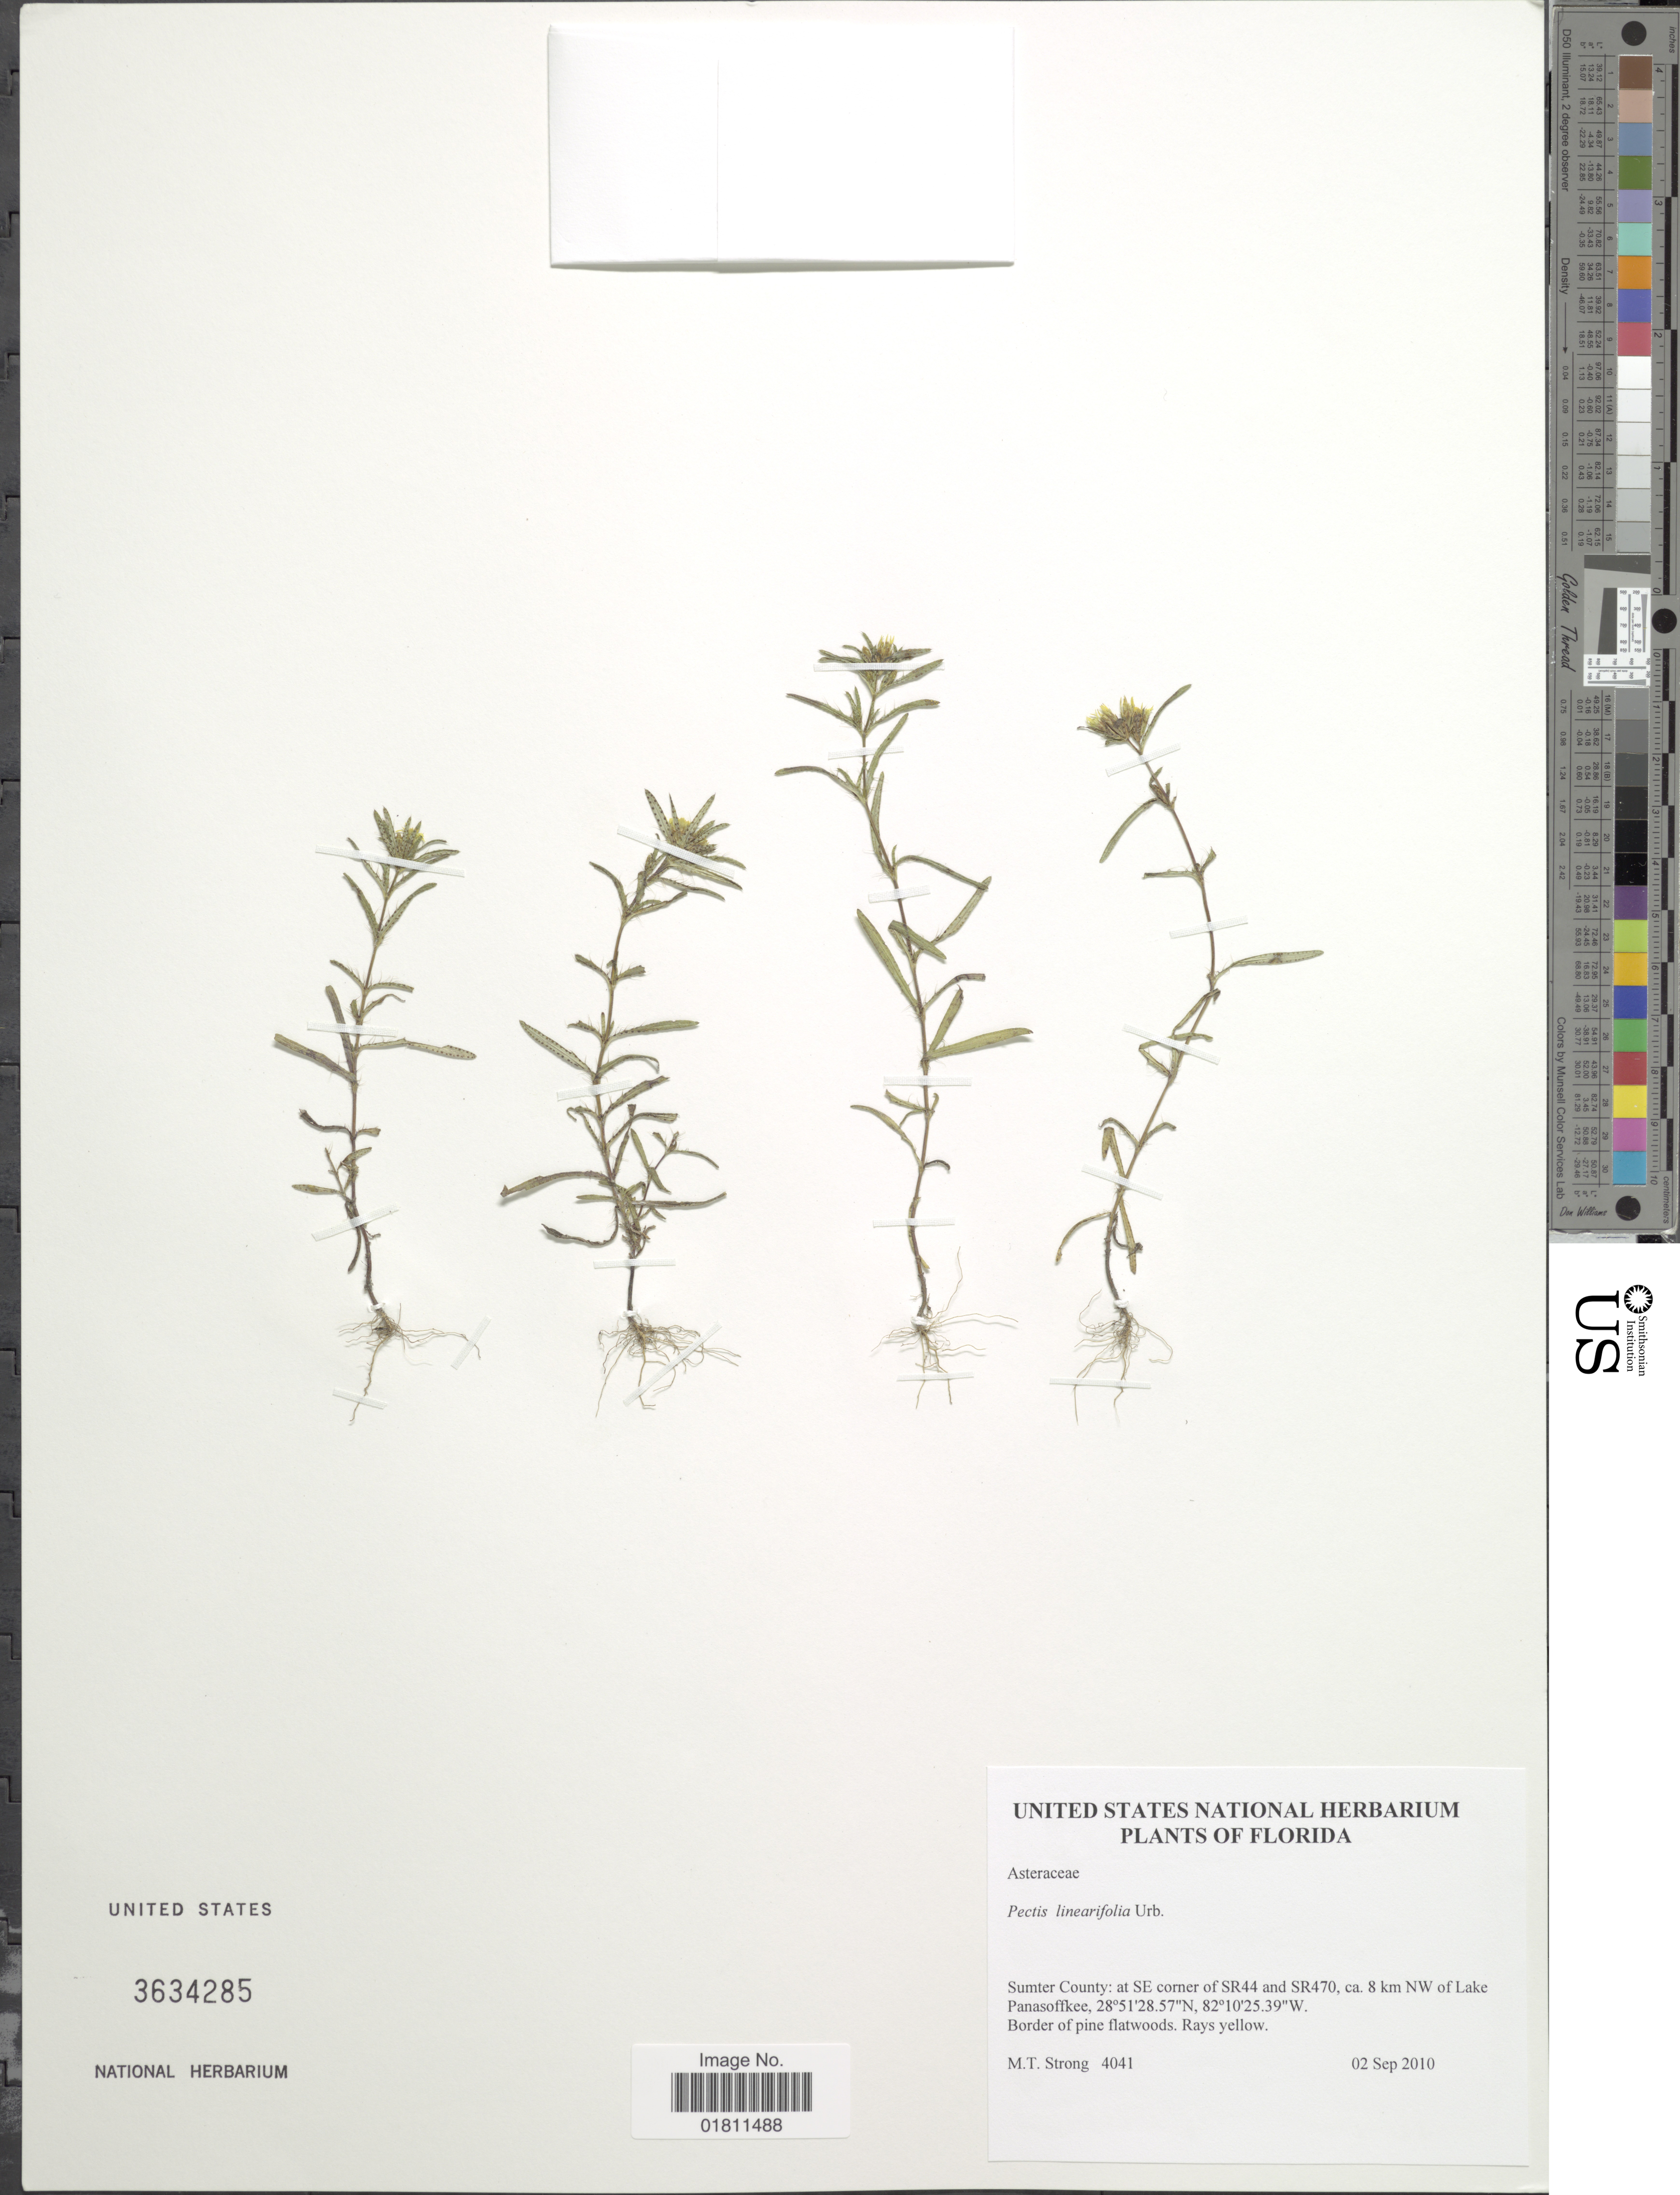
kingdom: Plantae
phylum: Tracheophyta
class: Magnoliopsida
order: Asterales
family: Asteraceae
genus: Pectis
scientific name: Pectis linearifolia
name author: Urb.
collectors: M. T. Strong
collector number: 4041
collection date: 2010-09-02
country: United States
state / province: Florida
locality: Florida. Sumter County: at SE corner of SR44 and SR470, ca. 8 km NW of Lake Panasoffkee.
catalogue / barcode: US 3634285